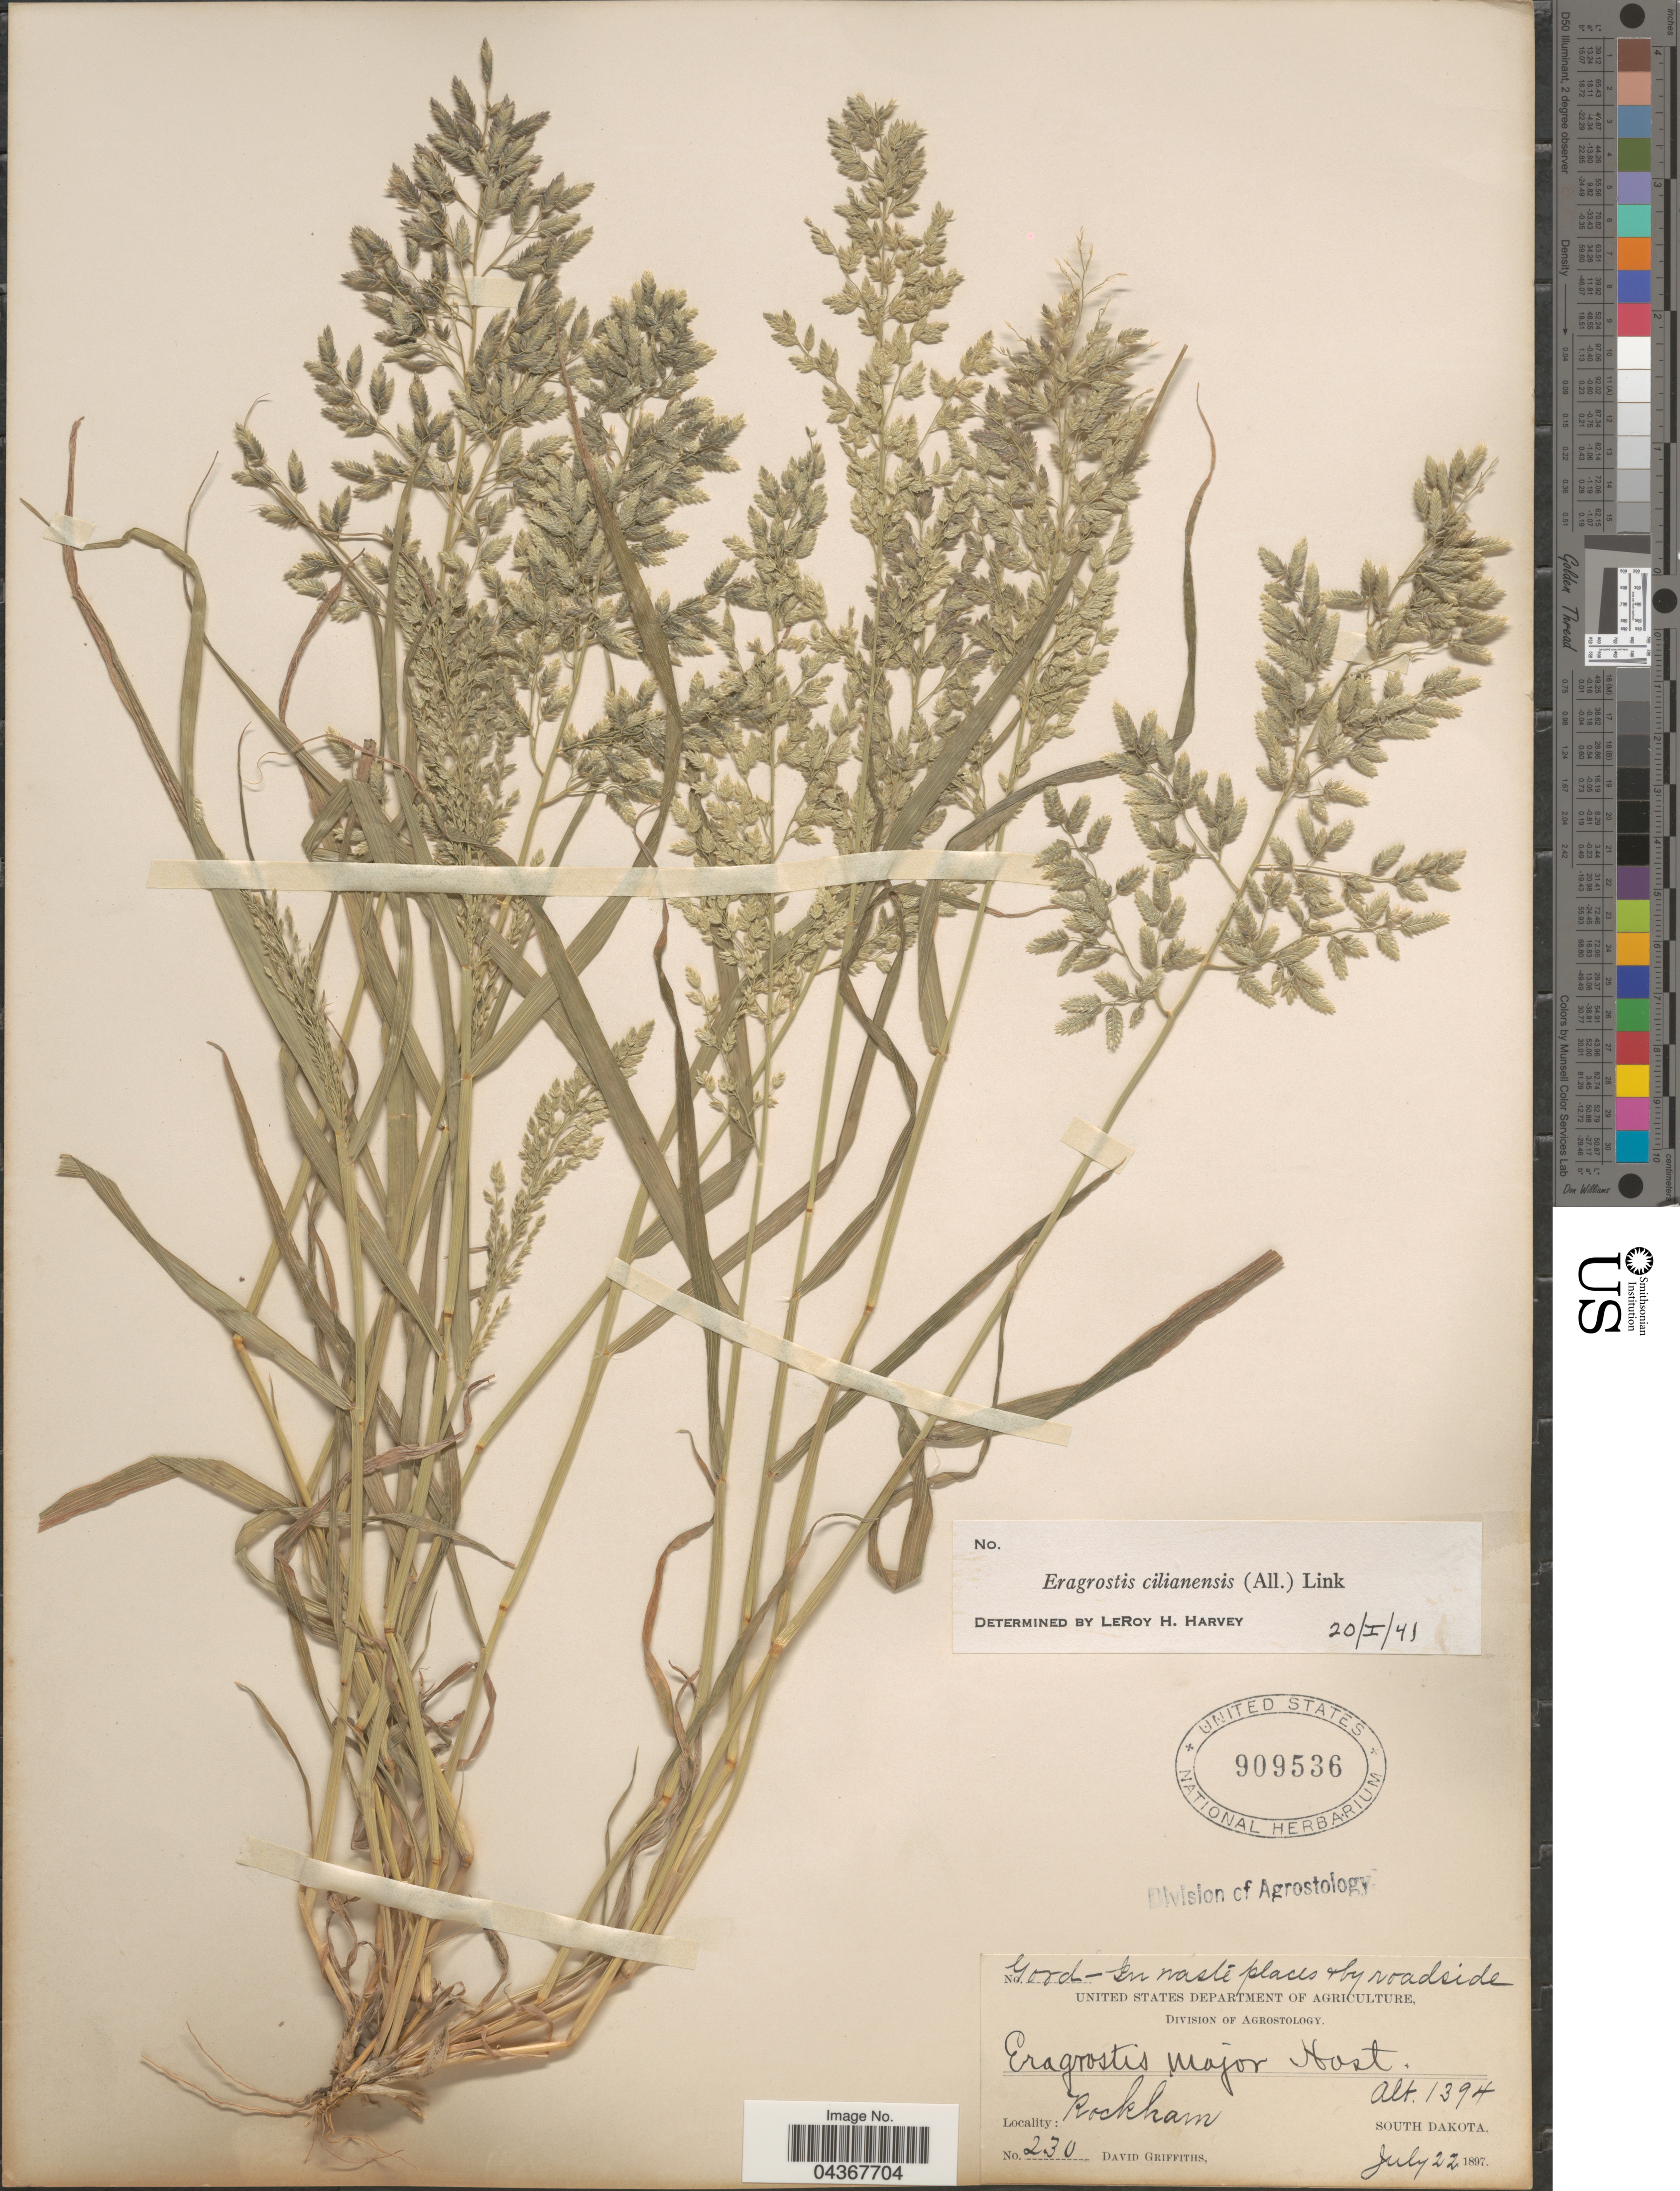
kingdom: Plantae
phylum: Tracheophyta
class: Liliopsida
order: Poales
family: Poaceae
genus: Eragrostis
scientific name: Eragrostis cilianensis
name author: (Bellardi) Vignolo ex Janch.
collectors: D. Griffiths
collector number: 230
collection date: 1897-07-22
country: United States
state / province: South Dakota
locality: Rockham.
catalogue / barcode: US 909536